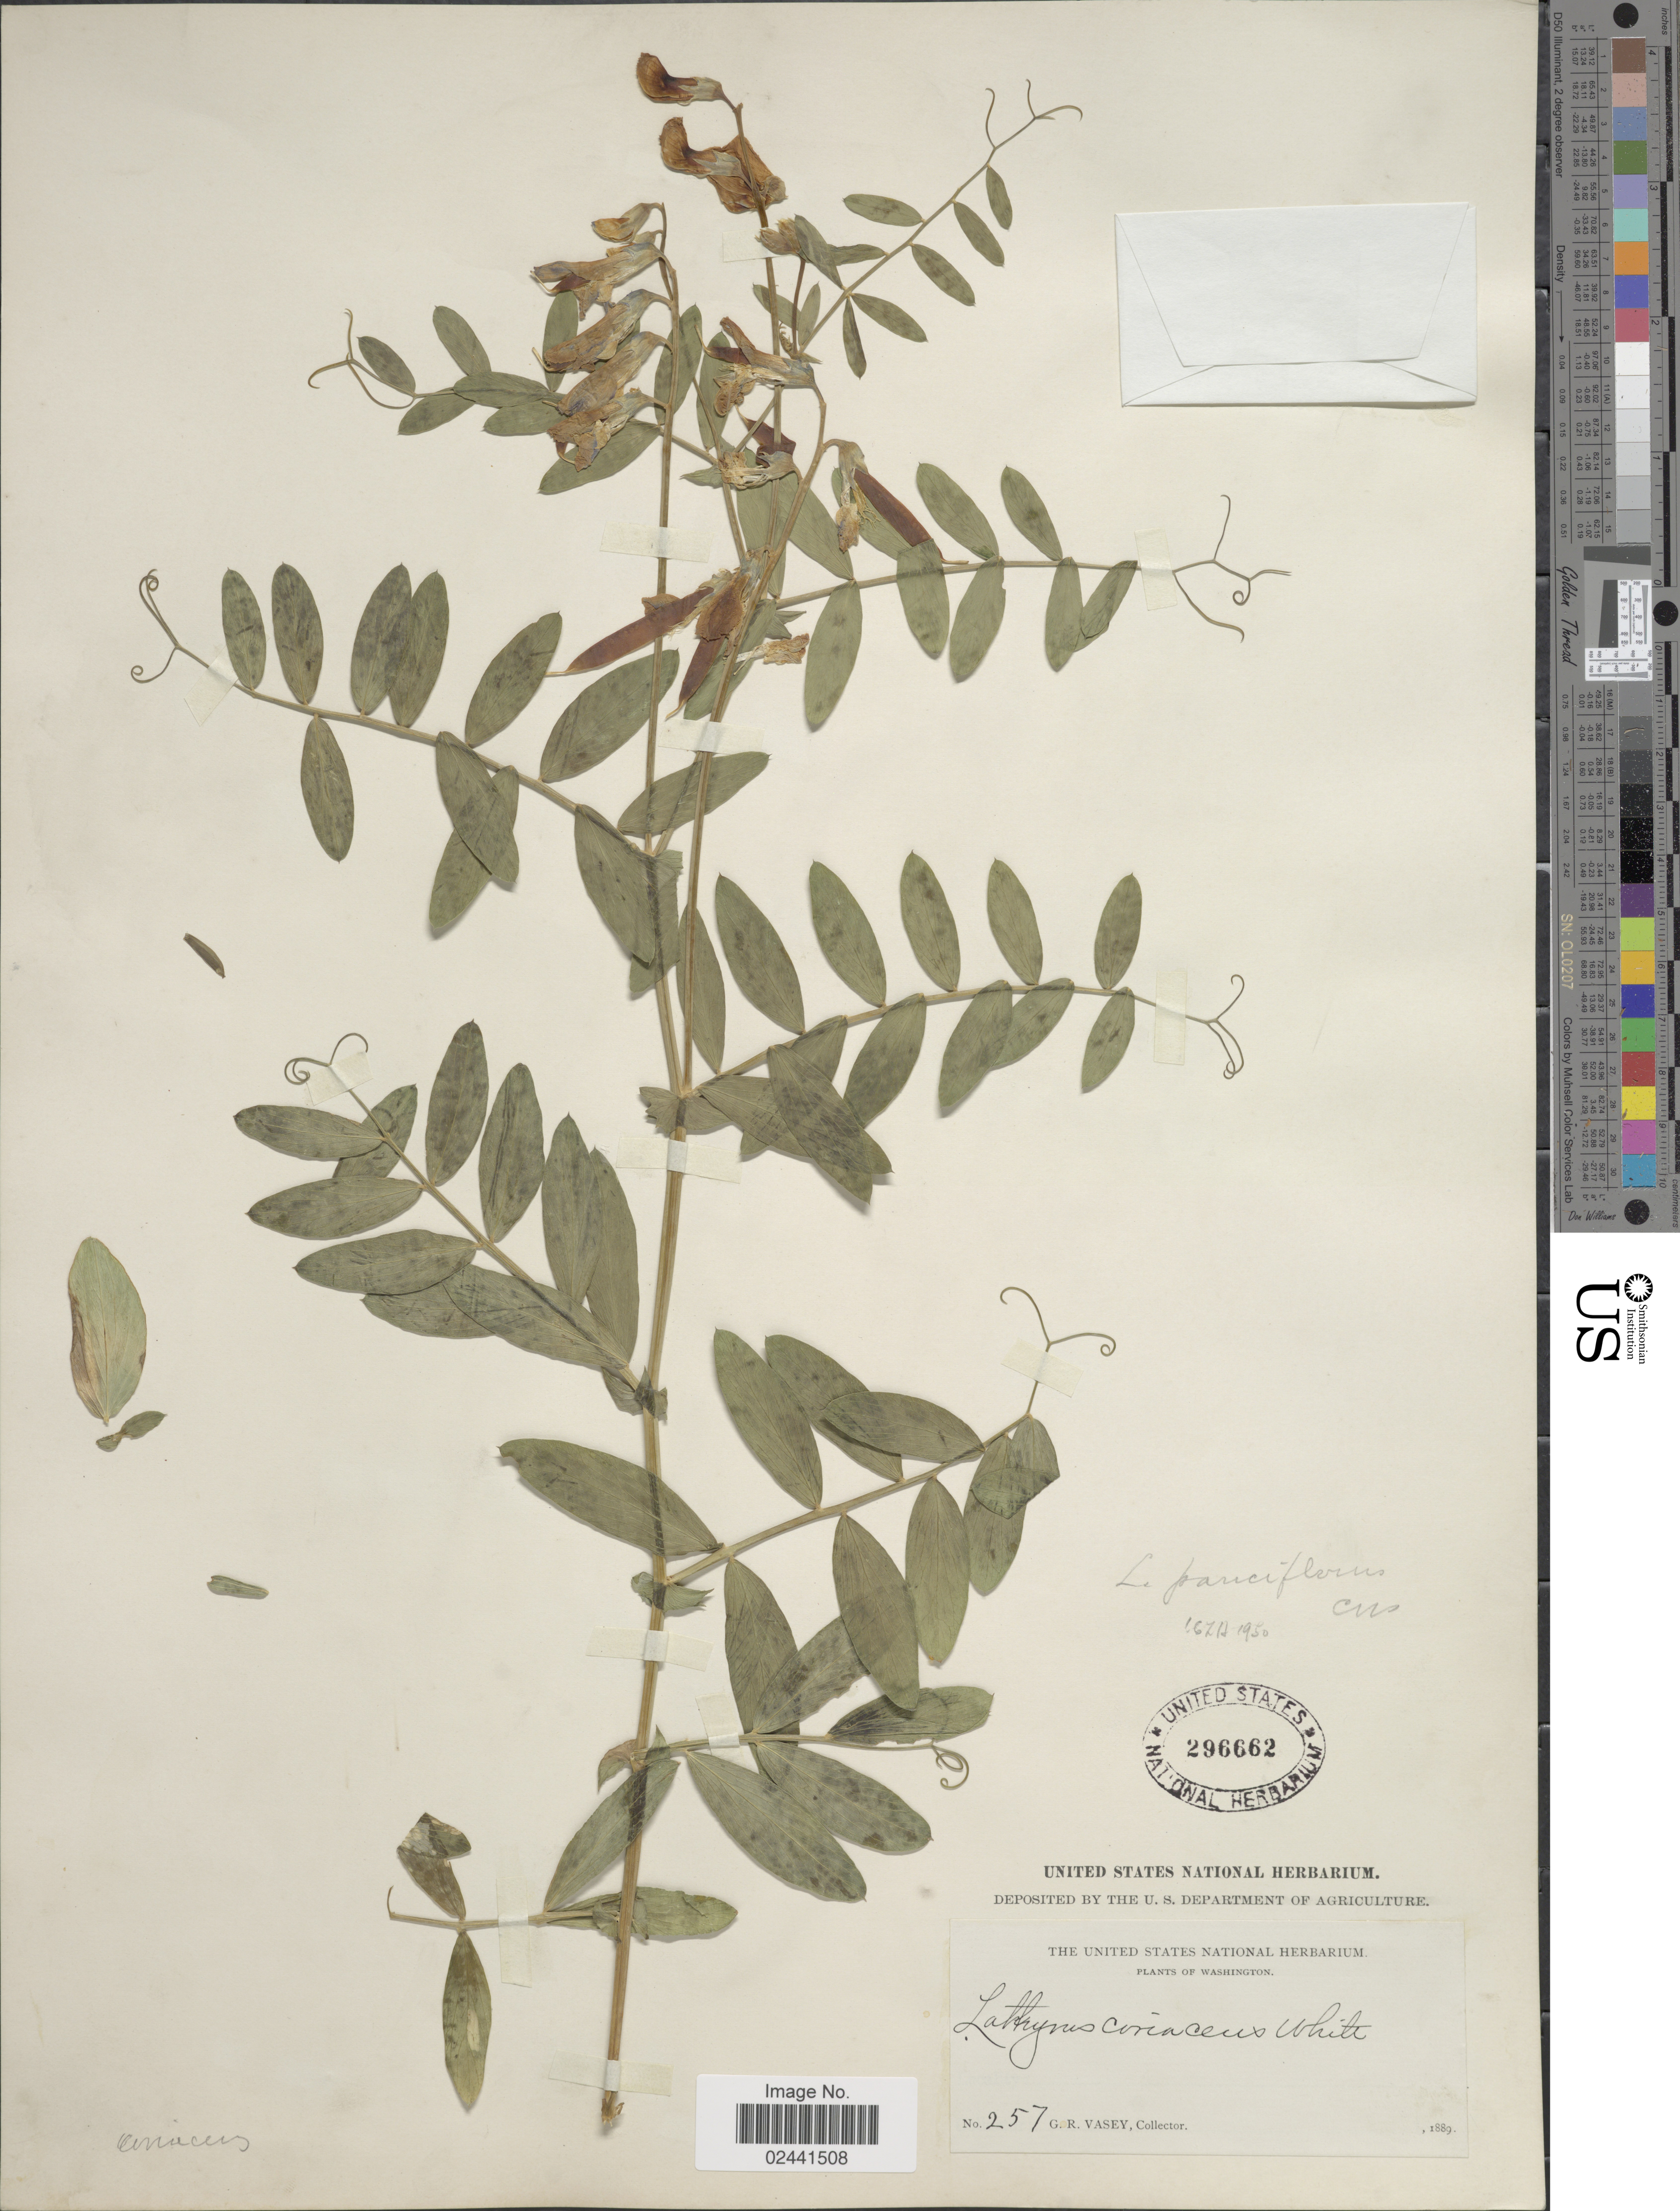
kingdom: Plantae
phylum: Tracheophyta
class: Magnoliopsida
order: Fabales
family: Fabaceae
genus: Lathyrus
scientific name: Lathyrus pauciflorus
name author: Fernald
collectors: G. R. Vasey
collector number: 257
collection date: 1889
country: United States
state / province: Washington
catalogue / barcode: US 296662